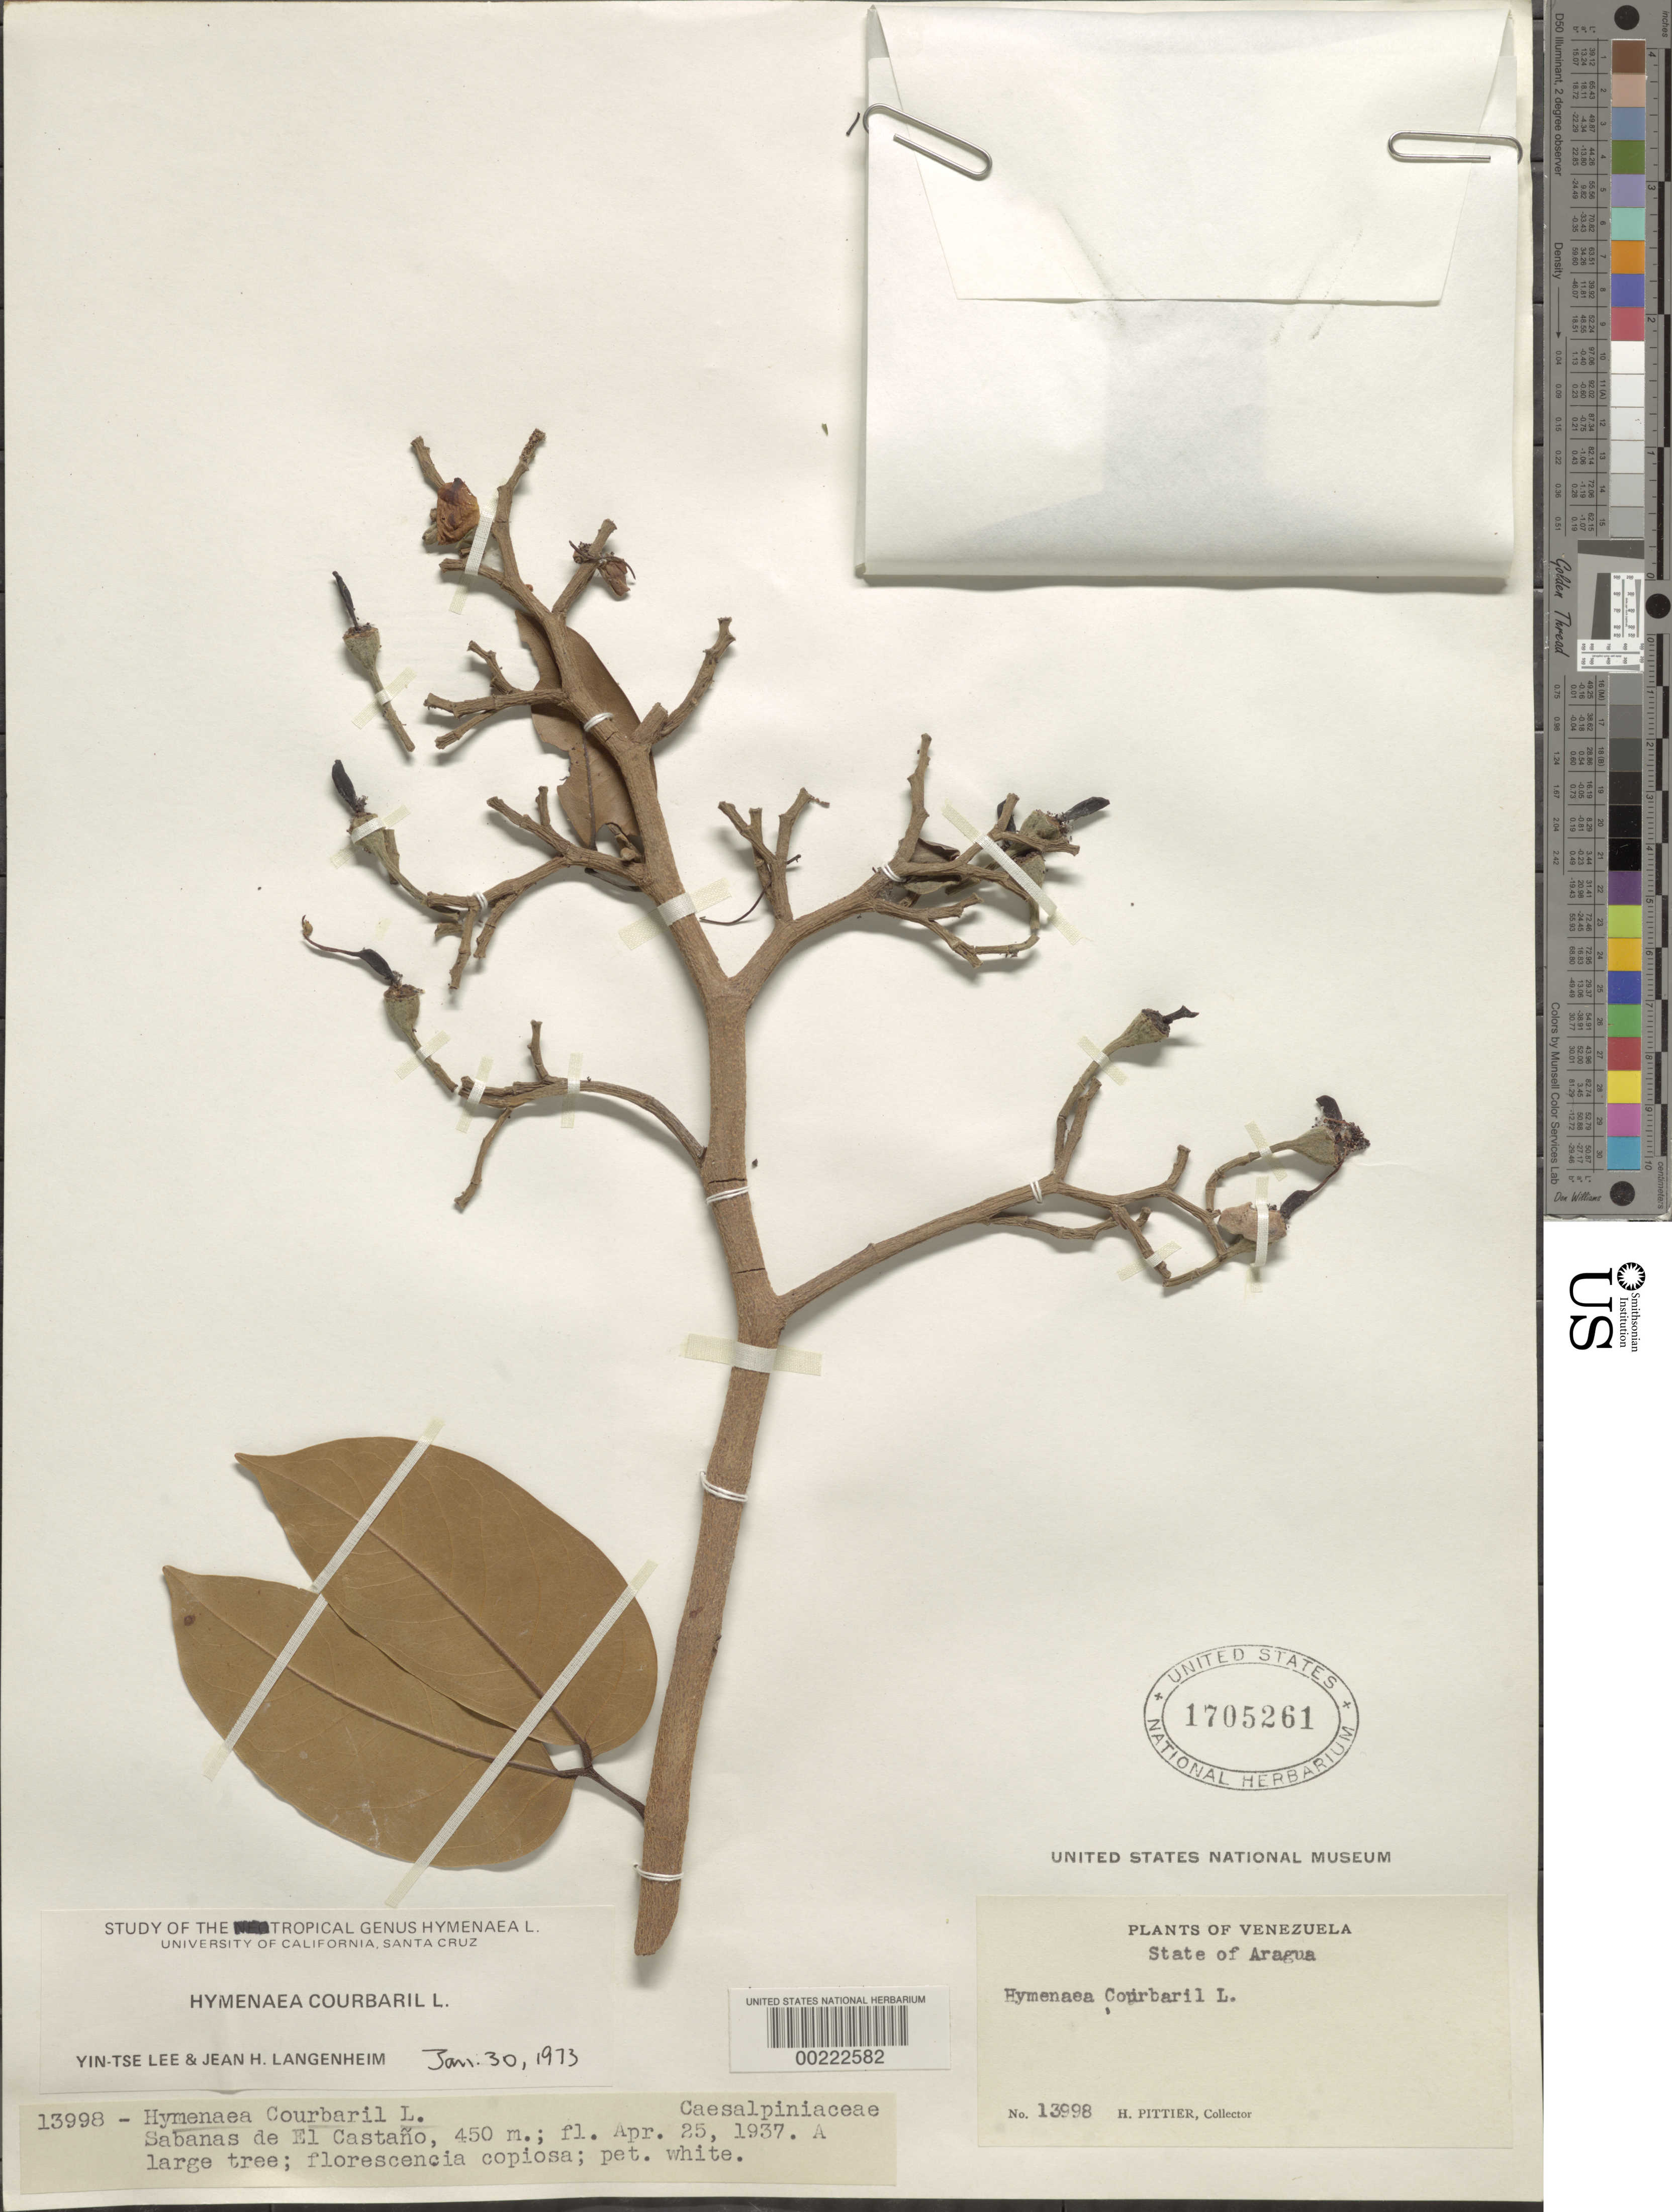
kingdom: Plantae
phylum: Tracheophyta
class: Magnoliopsida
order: Fabales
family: Fabaceae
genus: Hymenaea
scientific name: Hymenaea courbaril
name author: L.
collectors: H. F. Pittier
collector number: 13998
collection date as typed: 25 Apr 1937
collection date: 1937-04-25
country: Venezuela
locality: Savana of el castano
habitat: Savanna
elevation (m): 150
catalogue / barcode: US 1705261